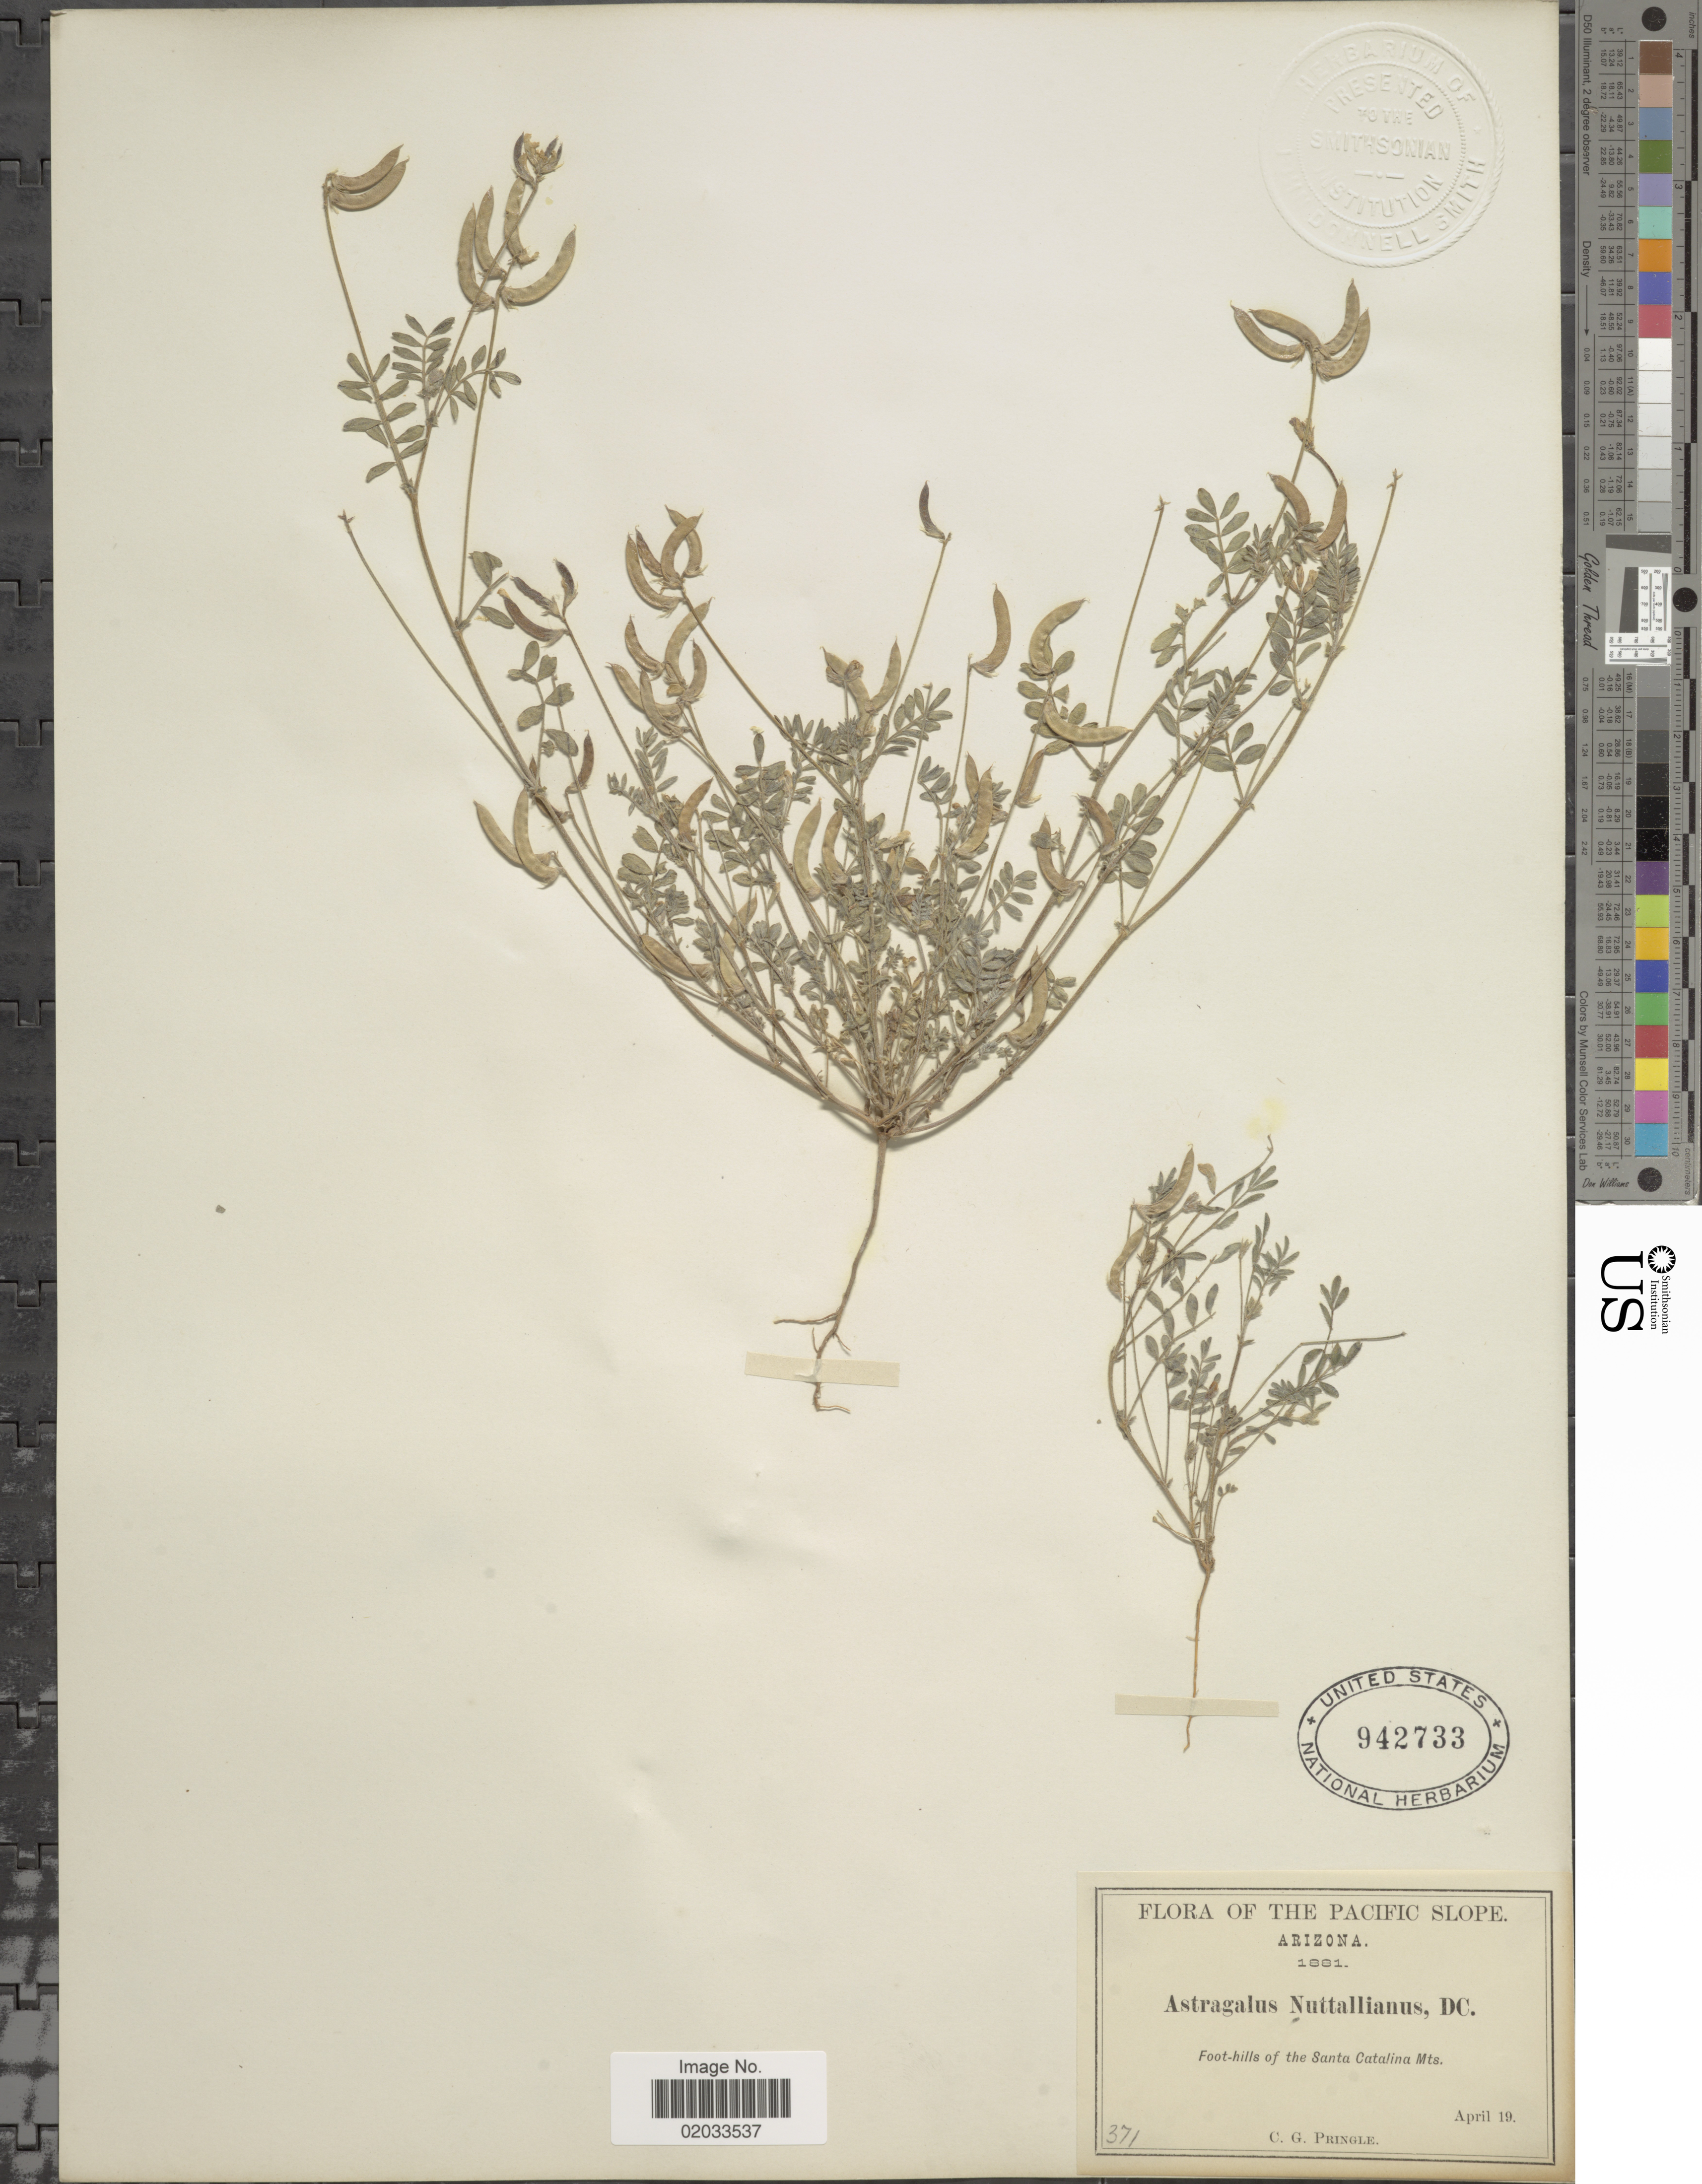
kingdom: Plantae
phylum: Tracheophyta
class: Magnoliopsida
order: Fabales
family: Fabaceae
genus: Astragalus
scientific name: Astragalus emoryanus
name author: (Rydb.) Cory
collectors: C. G. Pringle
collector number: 371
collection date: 1881-04-19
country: United States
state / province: Arizona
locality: Pacific slope, foot-hills of the Santa Catalina Mts.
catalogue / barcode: US 942733